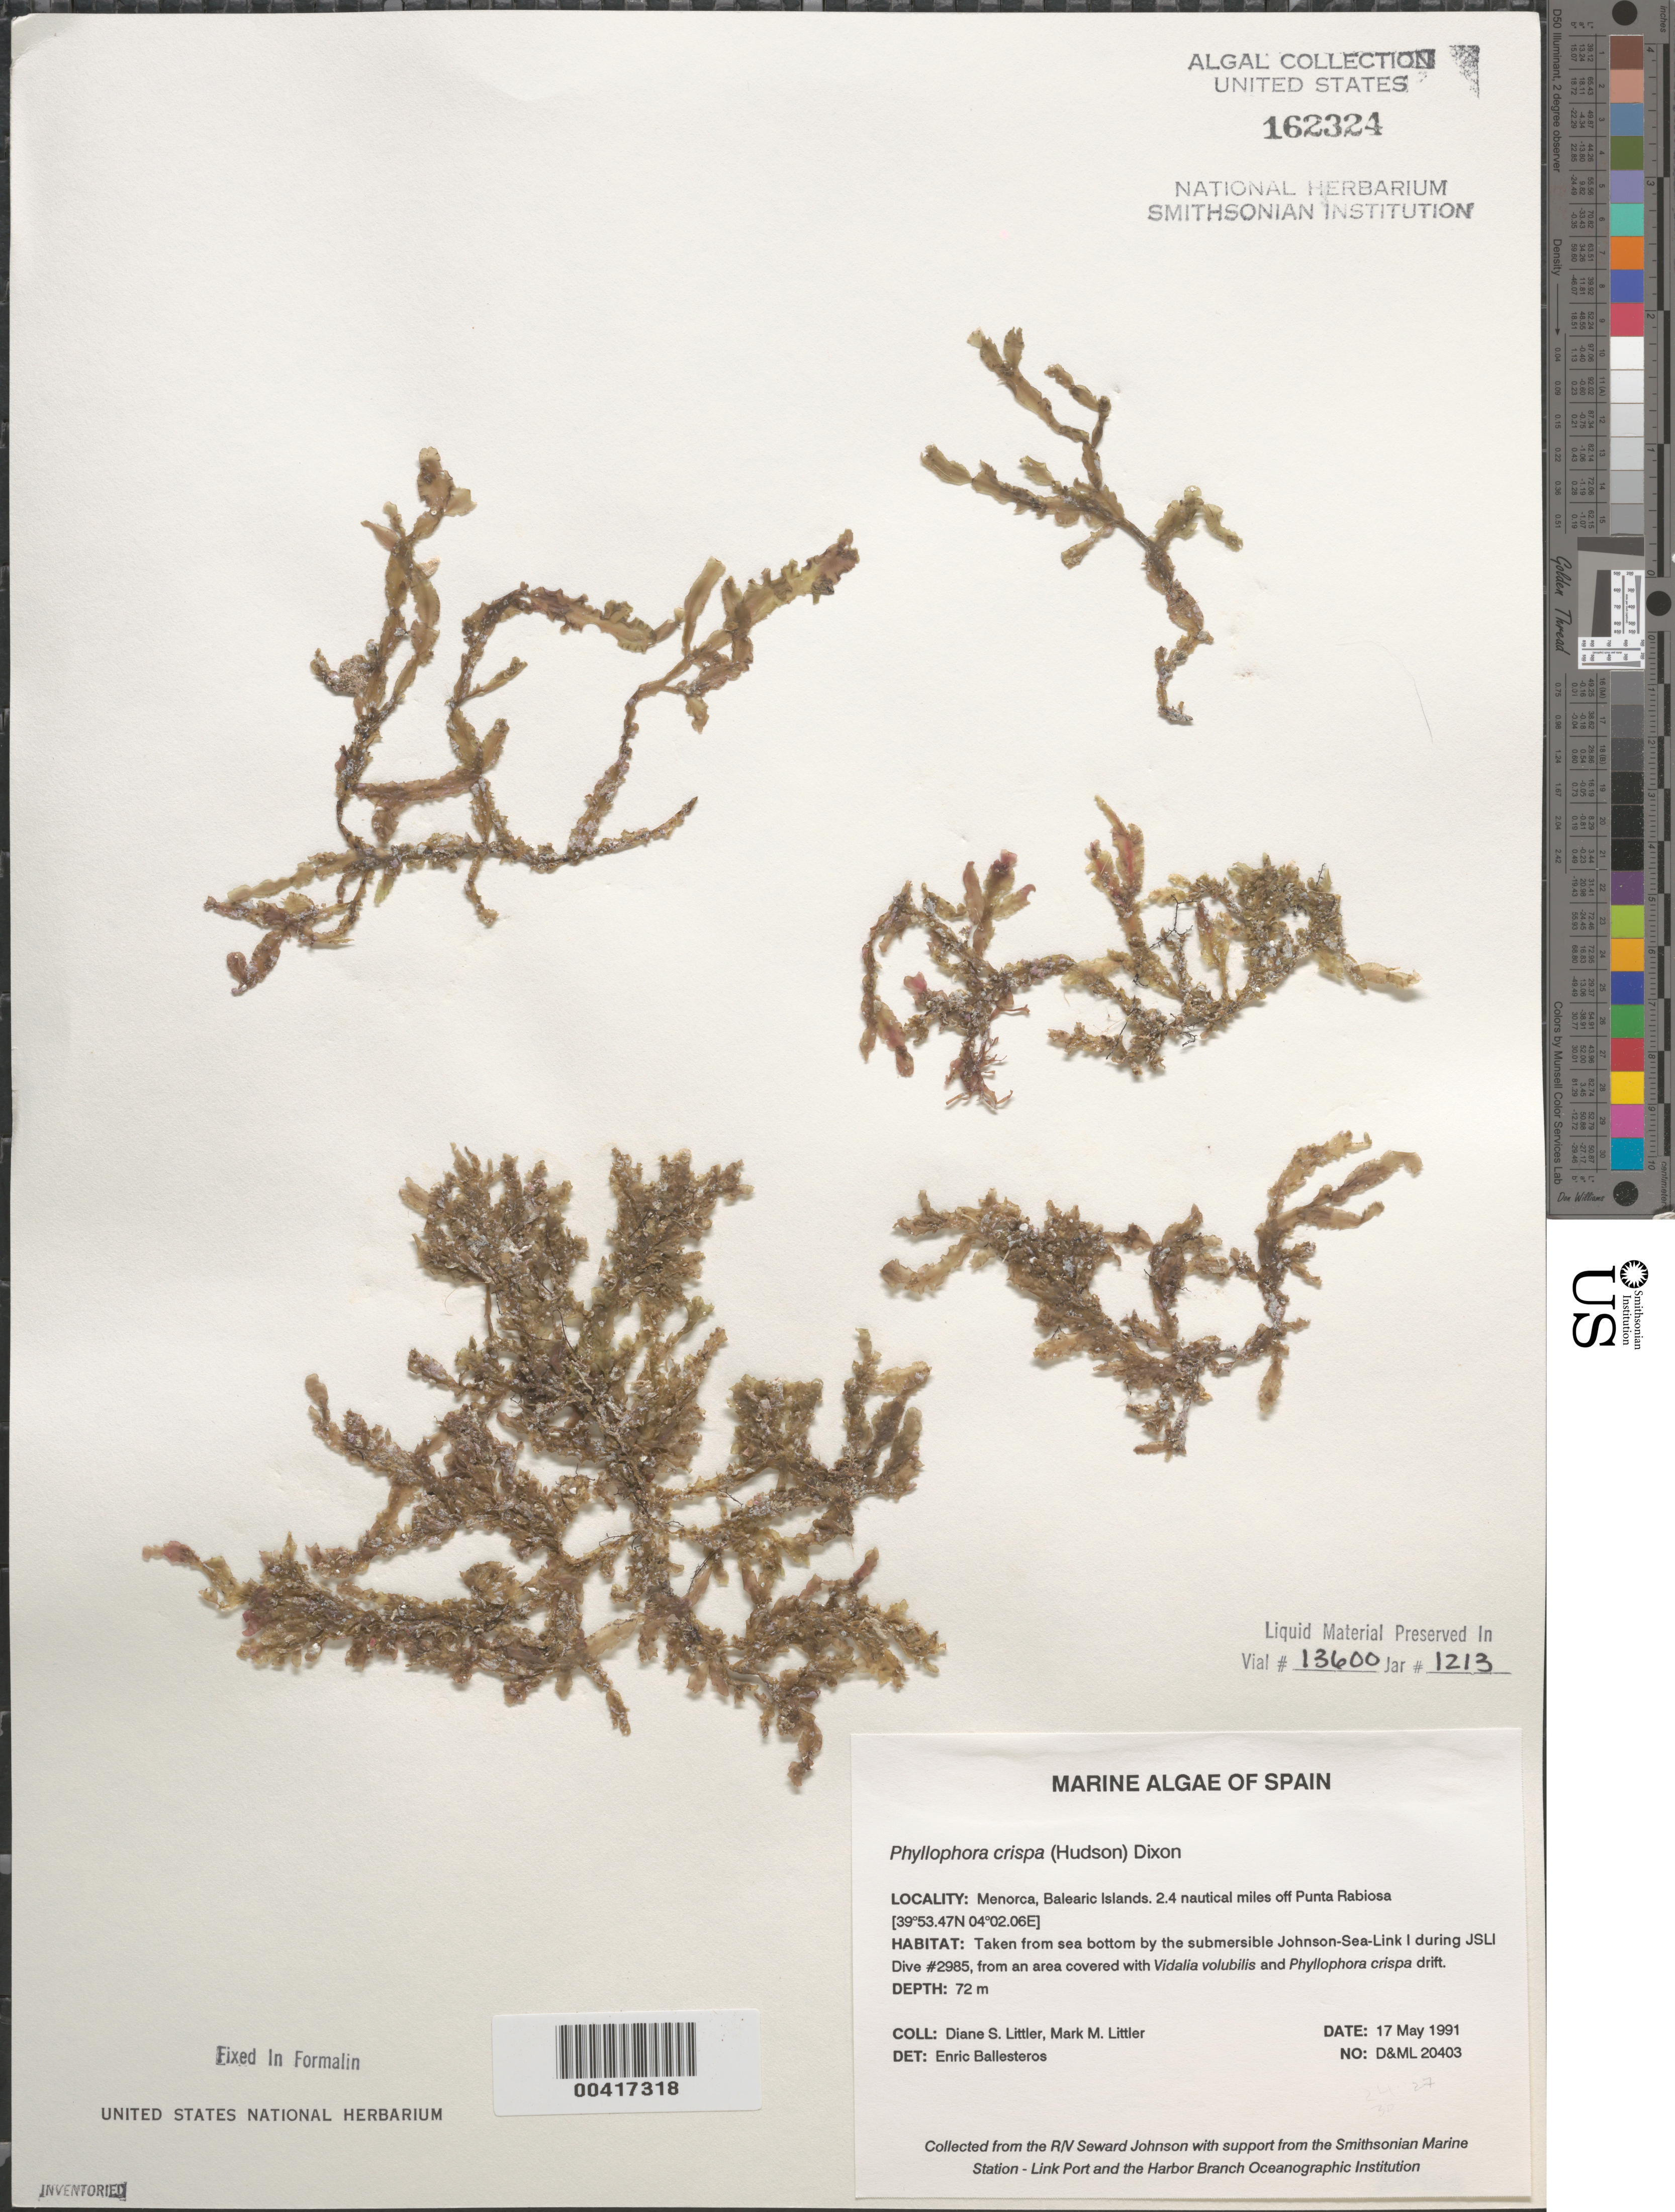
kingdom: Plantae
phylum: Rhodophyta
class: Florideophyceae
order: Gigartinales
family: Phyllophoraceae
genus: Phyllophora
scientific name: Phyllophora crispa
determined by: Ballesteros, E.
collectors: D. S. Littler & M. M. Littler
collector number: D&ML 20403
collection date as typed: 17 May 1991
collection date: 1991-05-17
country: Spain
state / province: Islas Baleares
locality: Menorca, 2.4 miles off punta rabiosa, balearic islands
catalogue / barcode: US 162324